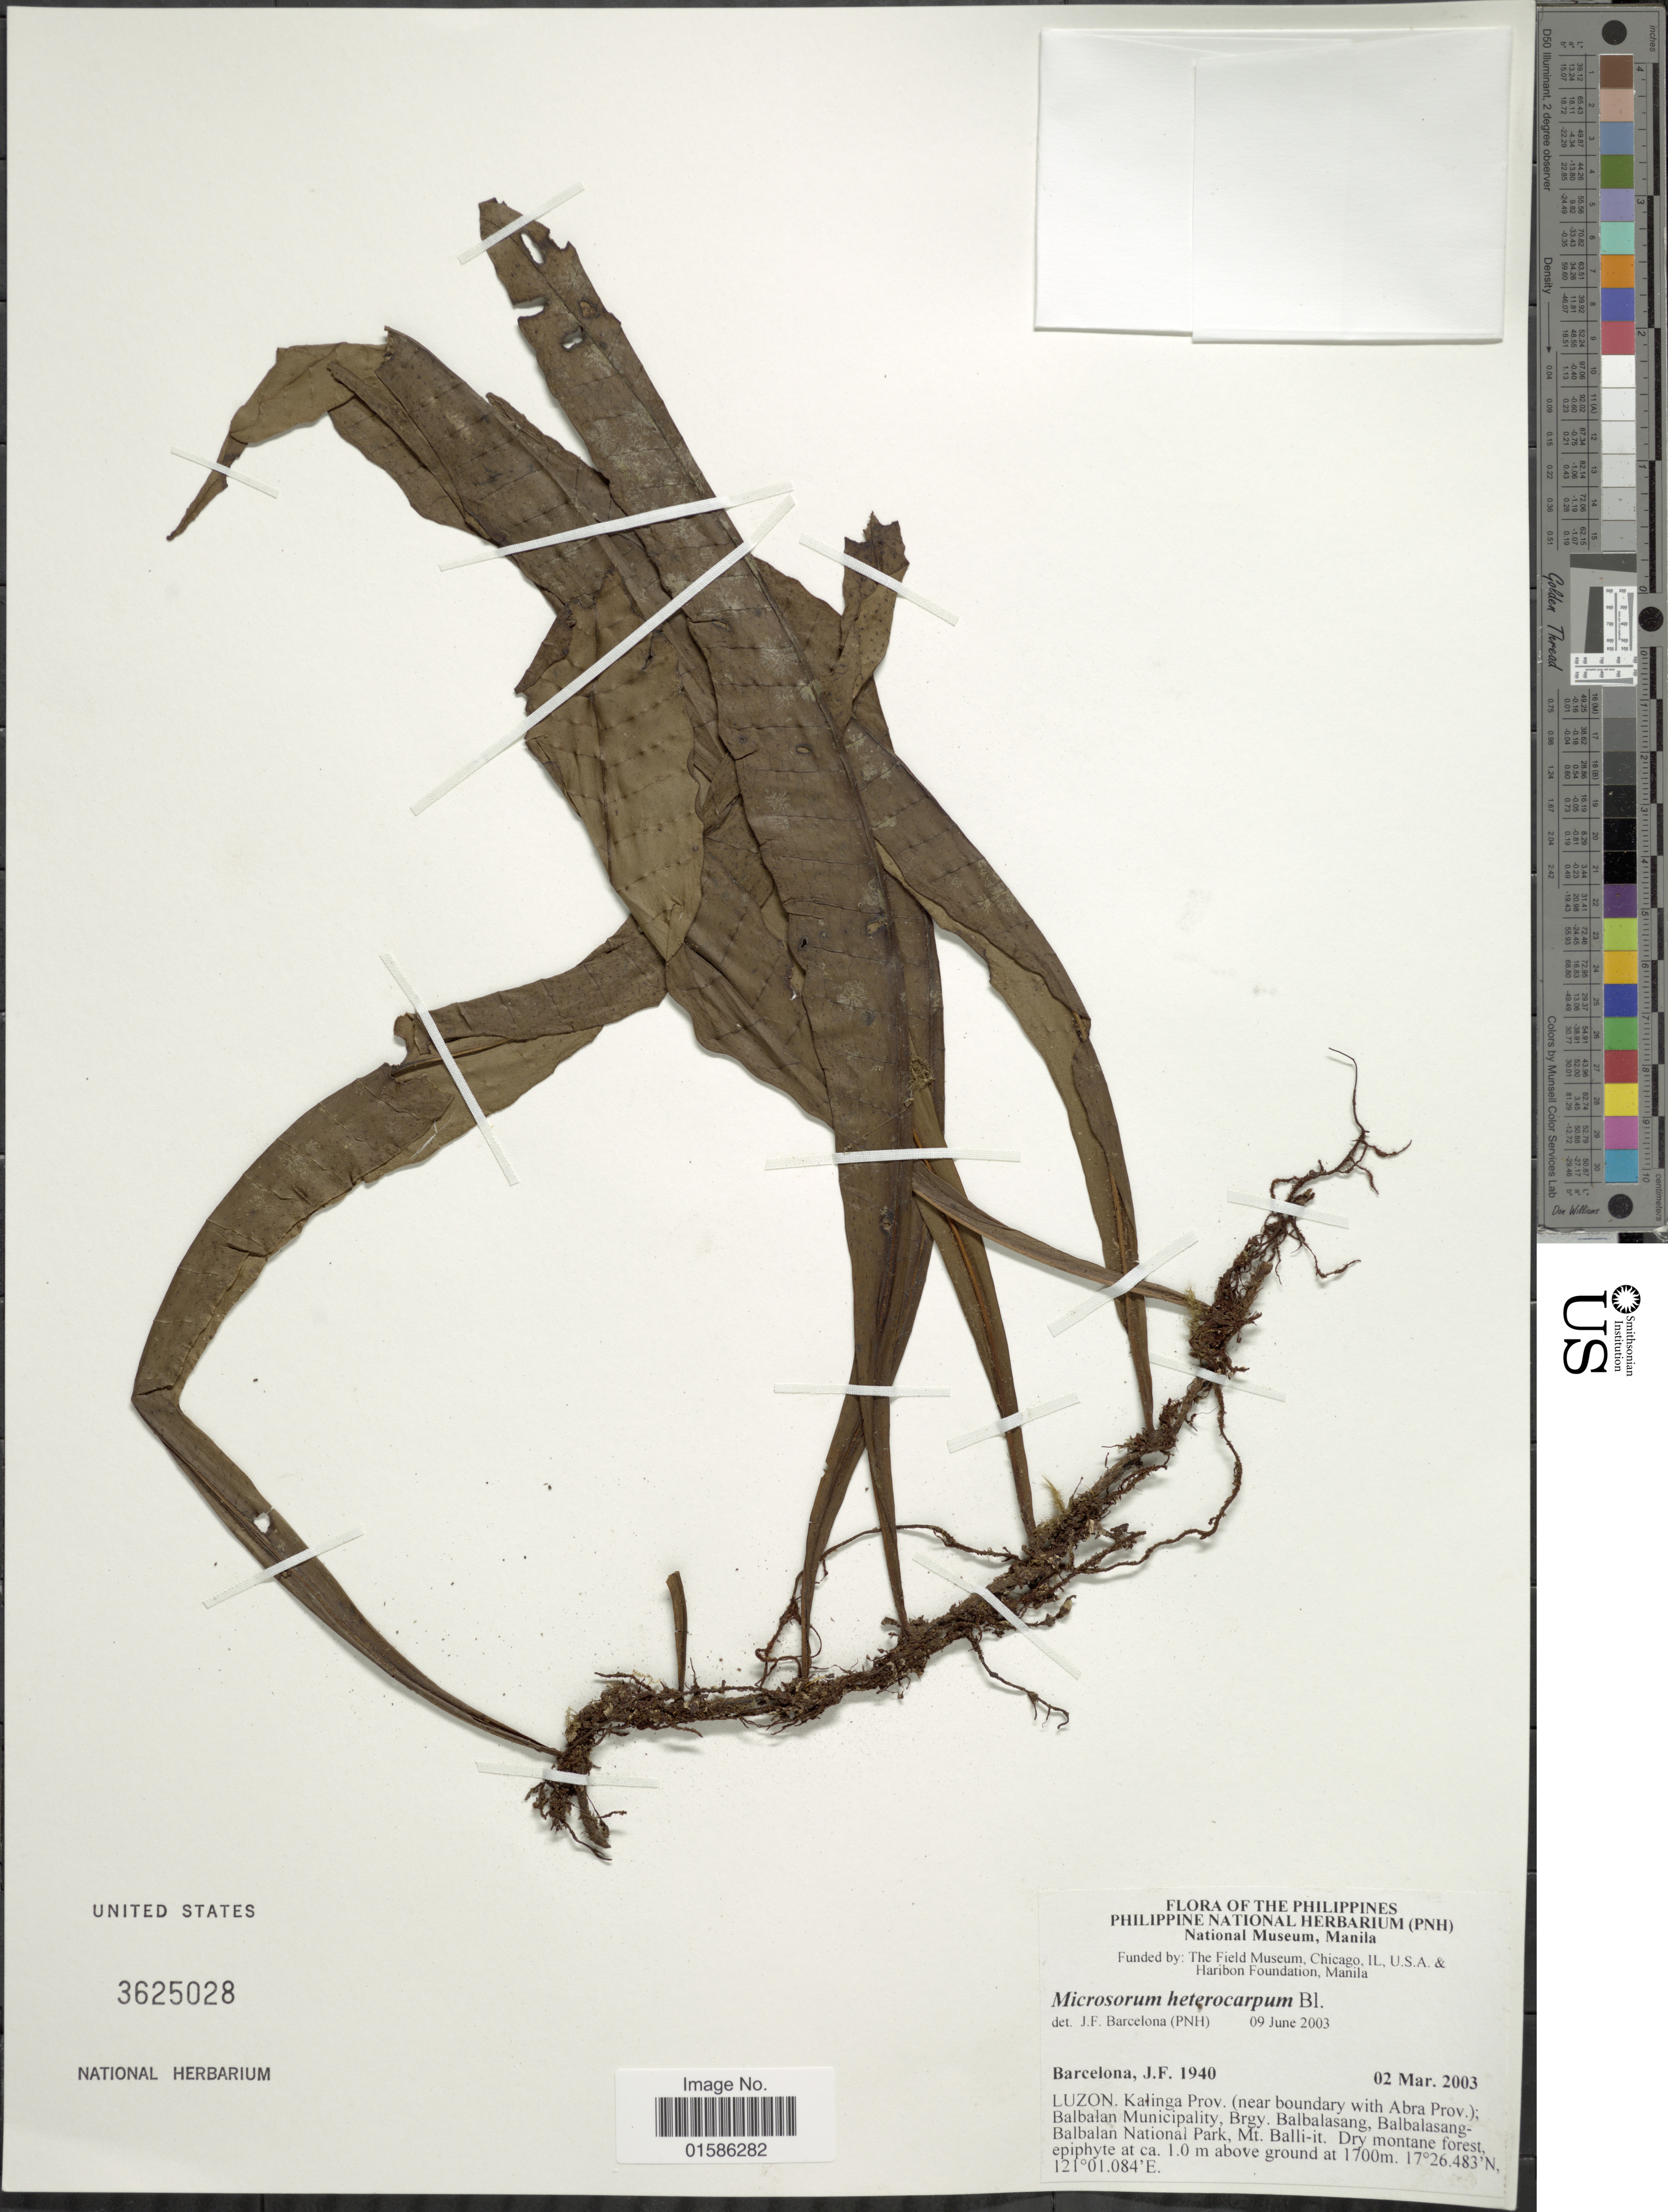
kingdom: Plantae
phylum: Tracheophyta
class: Polypodiopsida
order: Polypodiales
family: Polypodiaceae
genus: Microsorum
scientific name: Microsorum heterocarpum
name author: (Blume) Ching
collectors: J. F. Barcelona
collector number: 1940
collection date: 2003-03-02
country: Philippines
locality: Luzon. Kalinga Prov. (near boundary with Abra Prov); Balbalan Municipality, Brgy. Balbalasang, Balbalasang-Balbalan National Park, Mt. Balli-it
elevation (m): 1700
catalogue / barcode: US 3625028